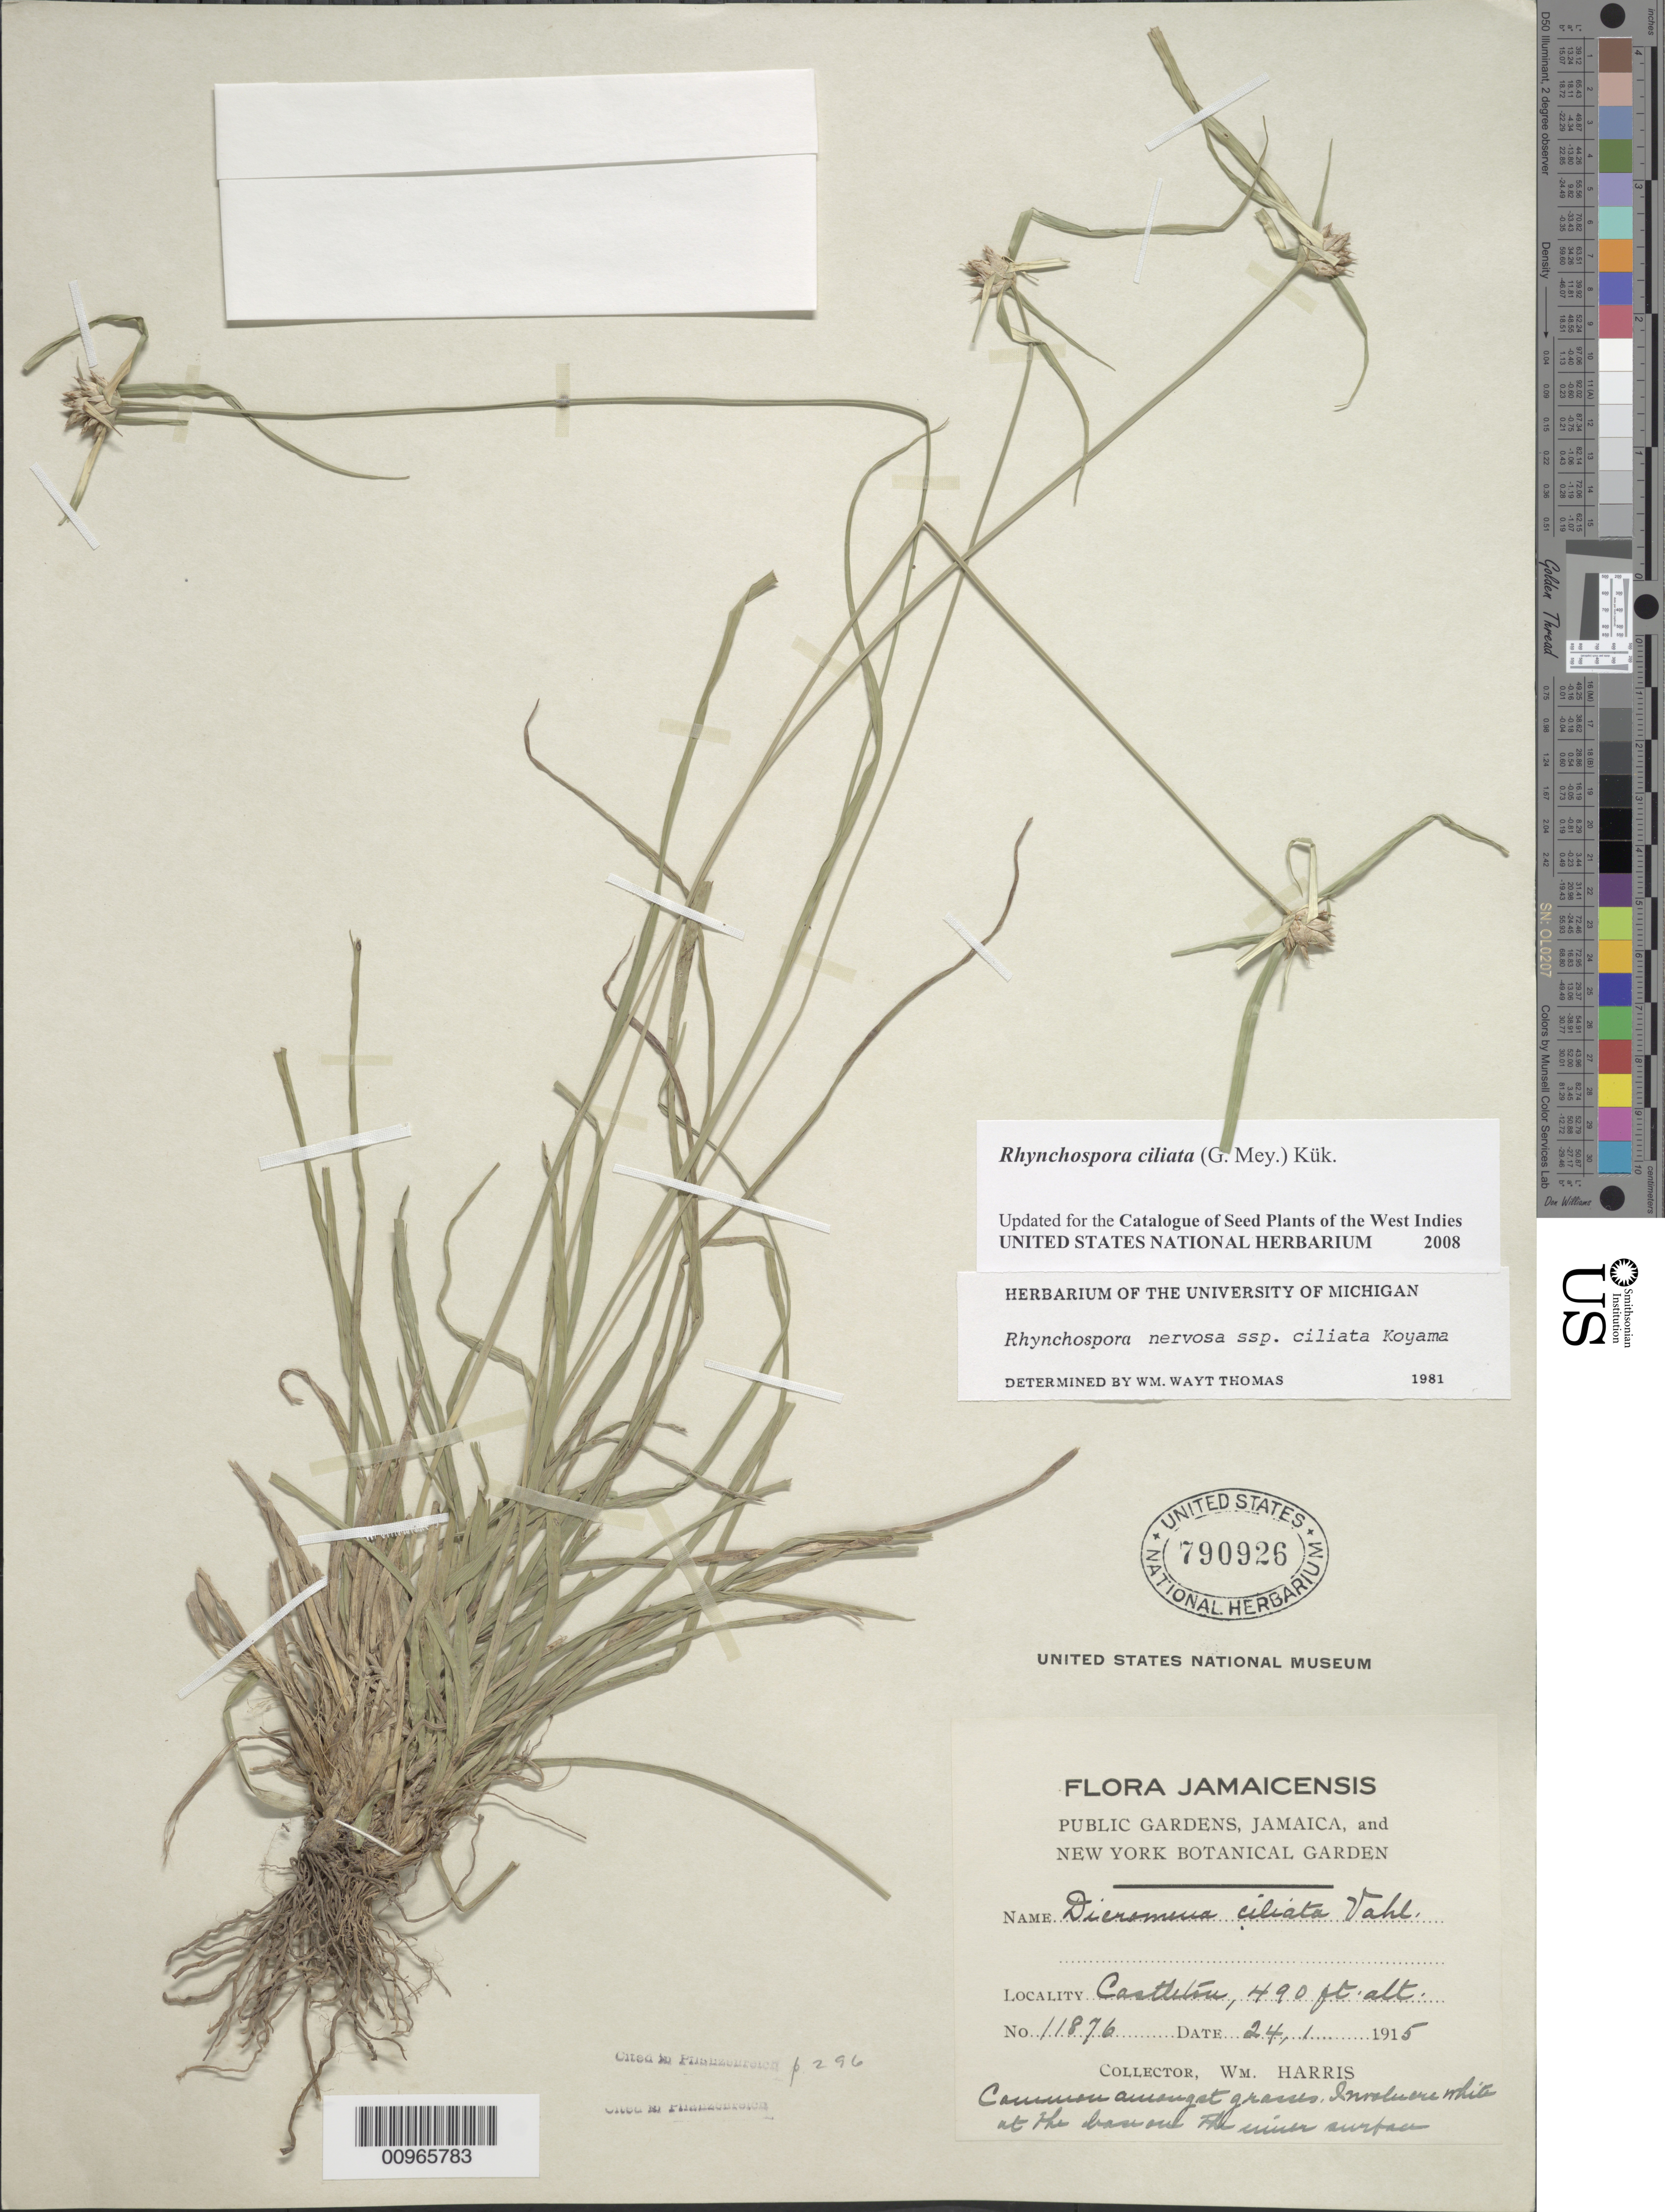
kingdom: Plantae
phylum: Tracheophyta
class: Liliopsida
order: Poales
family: Cyperaceae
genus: Rhynchospora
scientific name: Rhynchospora ciliata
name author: (G. Mey.) Kük.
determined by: Strong, M. T., (US), Smithsonian Institution - National Museum of Natural History (UNITED STATES)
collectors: W. H. Harris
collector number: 11876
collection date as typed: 24 Jan 1915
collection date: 1915-01-24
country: Jamaica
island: Jamaica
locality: Castleton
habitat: Amongst grasses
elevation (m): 149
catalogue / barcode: US 790926